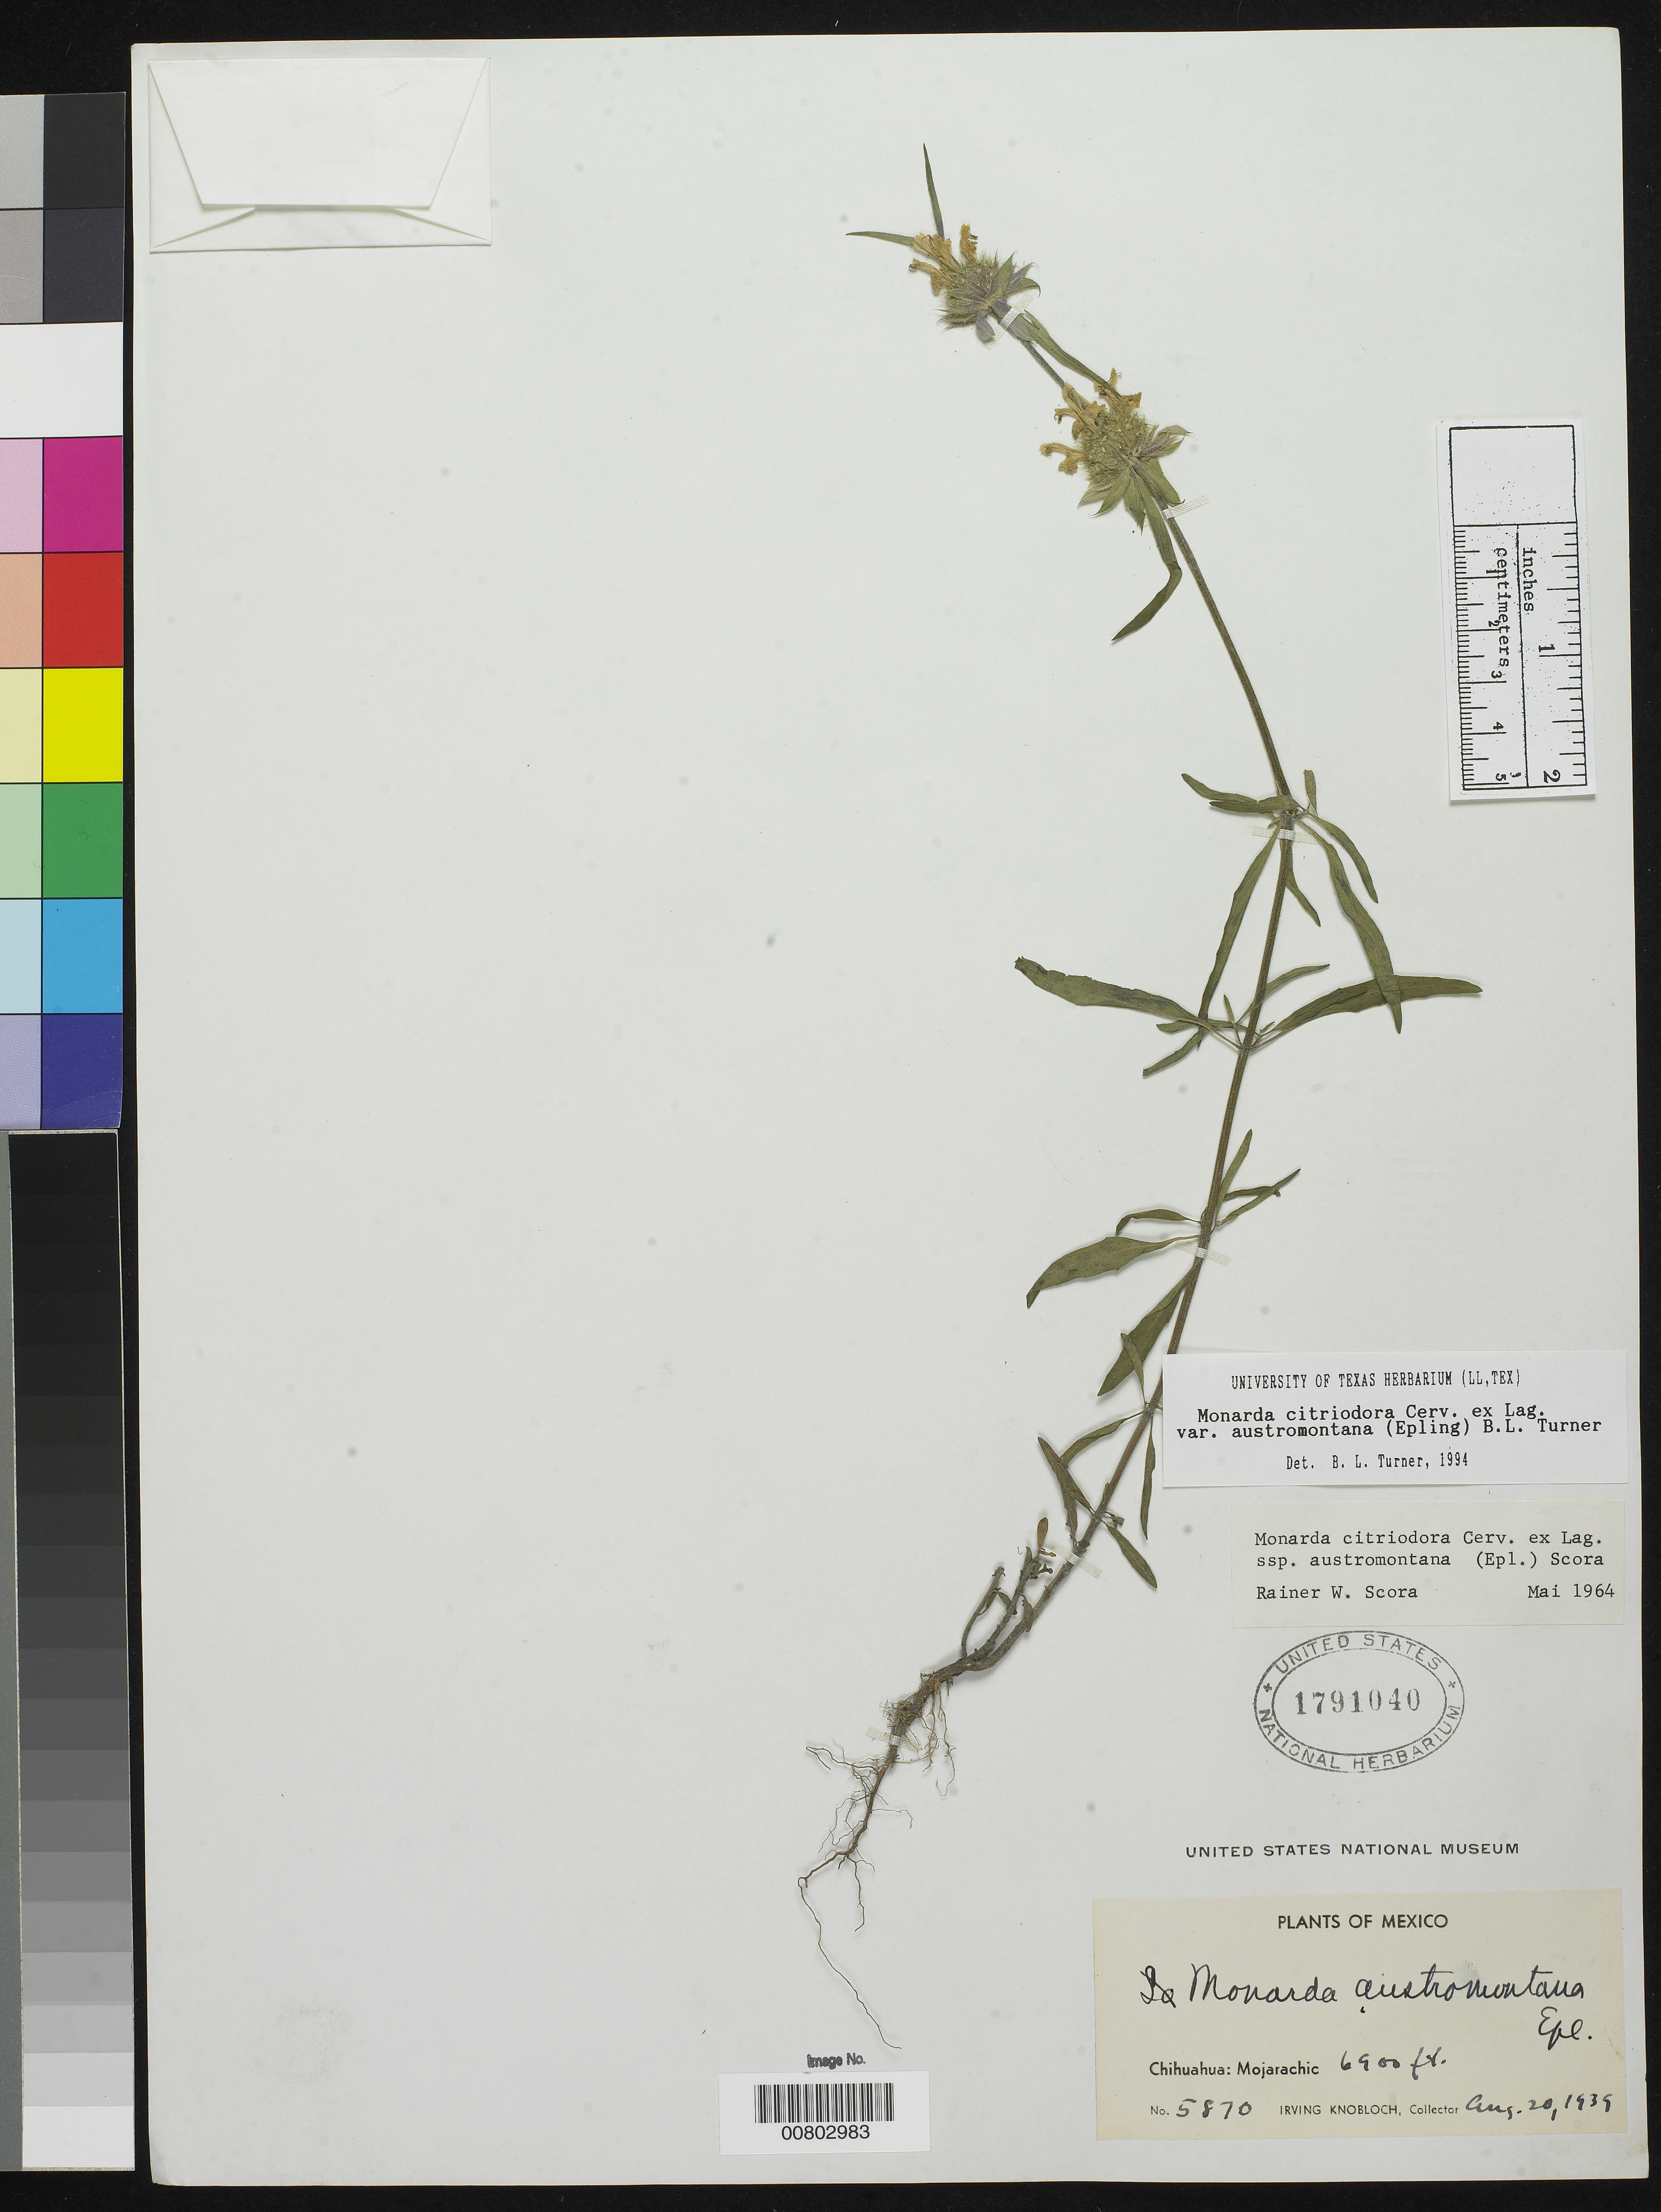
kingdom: Plantae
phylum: Tracheophyta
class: Magnoliopsida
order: Lamiales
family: Lamiaceae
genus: Monarda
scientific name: Monarda citriodora var. austromontana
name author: (Epling) B.L. Turner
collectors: I. W. Knobloch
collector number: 5870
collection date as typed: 20 Aug 1939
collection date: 1939-08-20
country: Mexico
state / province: Chihuahua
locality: Mojarachic, Chihuahua.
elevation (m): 2103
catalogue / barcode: US 1791040